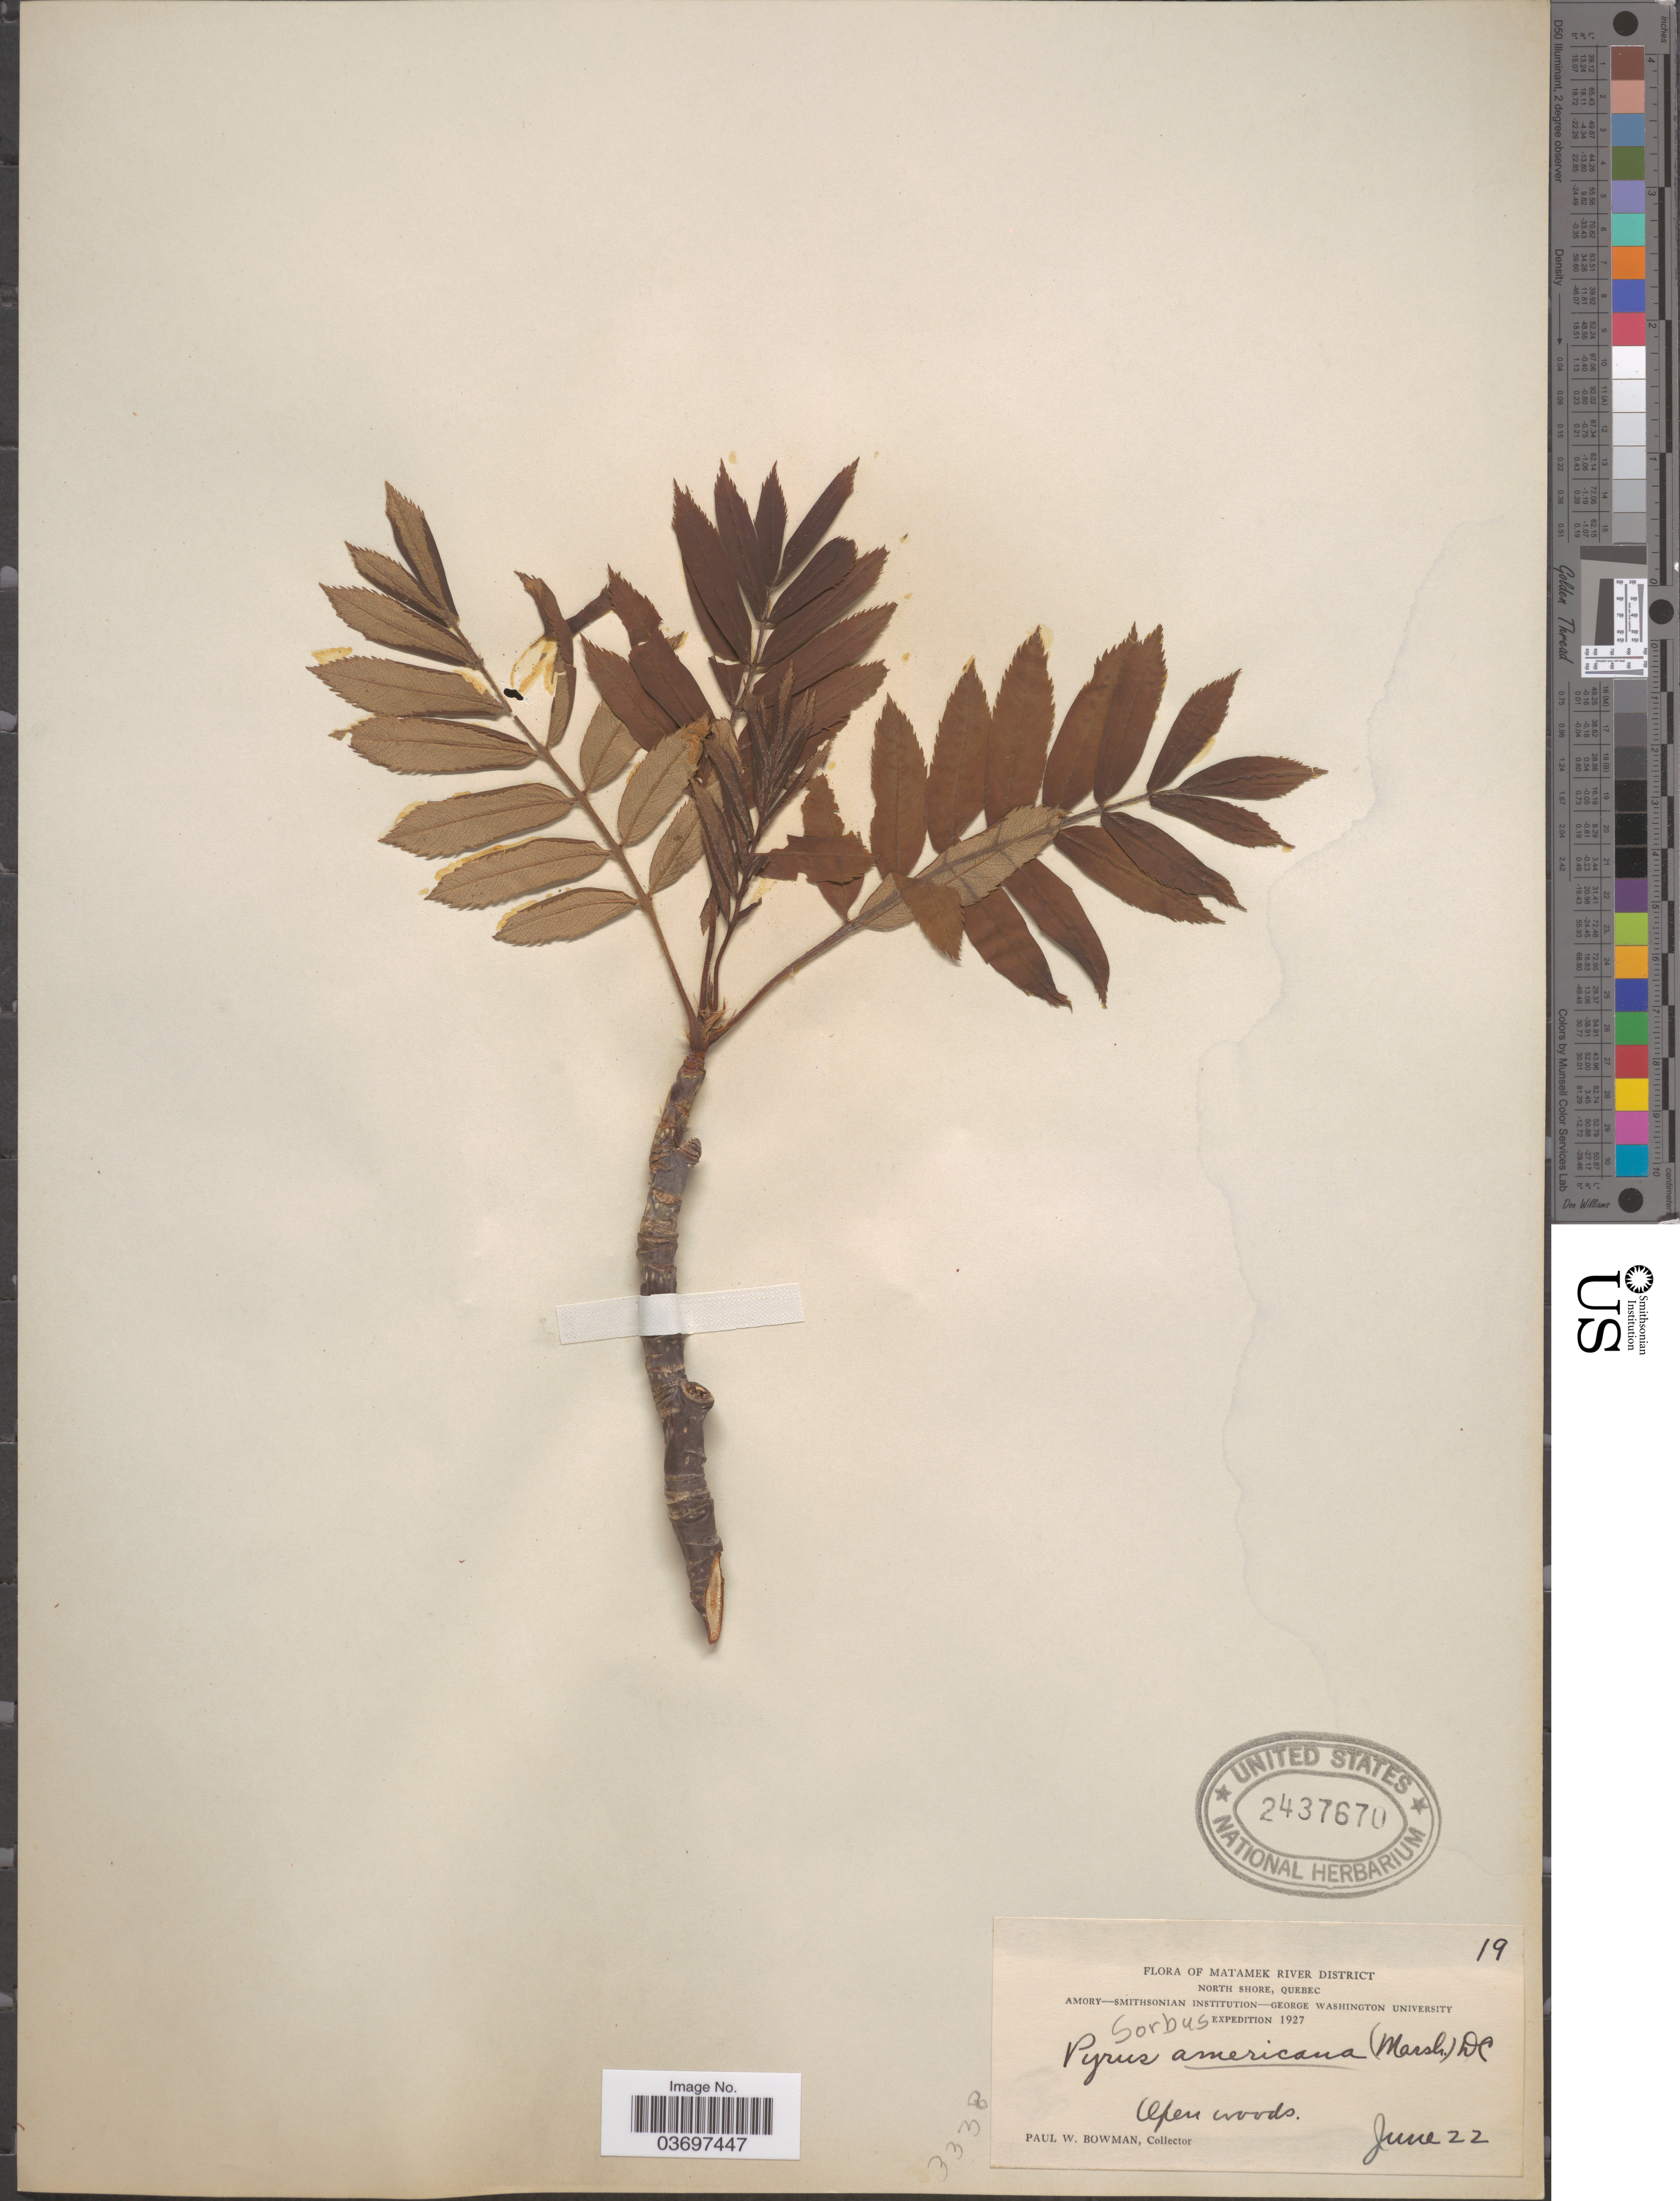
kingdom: Plantae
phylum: Tracheophyta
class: Magnoliopsida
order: Rosales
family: Rosaceae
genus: Sorbus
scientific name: Sorbus americana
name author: Marshall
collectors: P. Bowman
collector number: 19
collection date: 1927-06-22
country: Canada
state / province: Quebec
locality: Matamek River District. North Shore.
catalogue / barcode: US 2437670